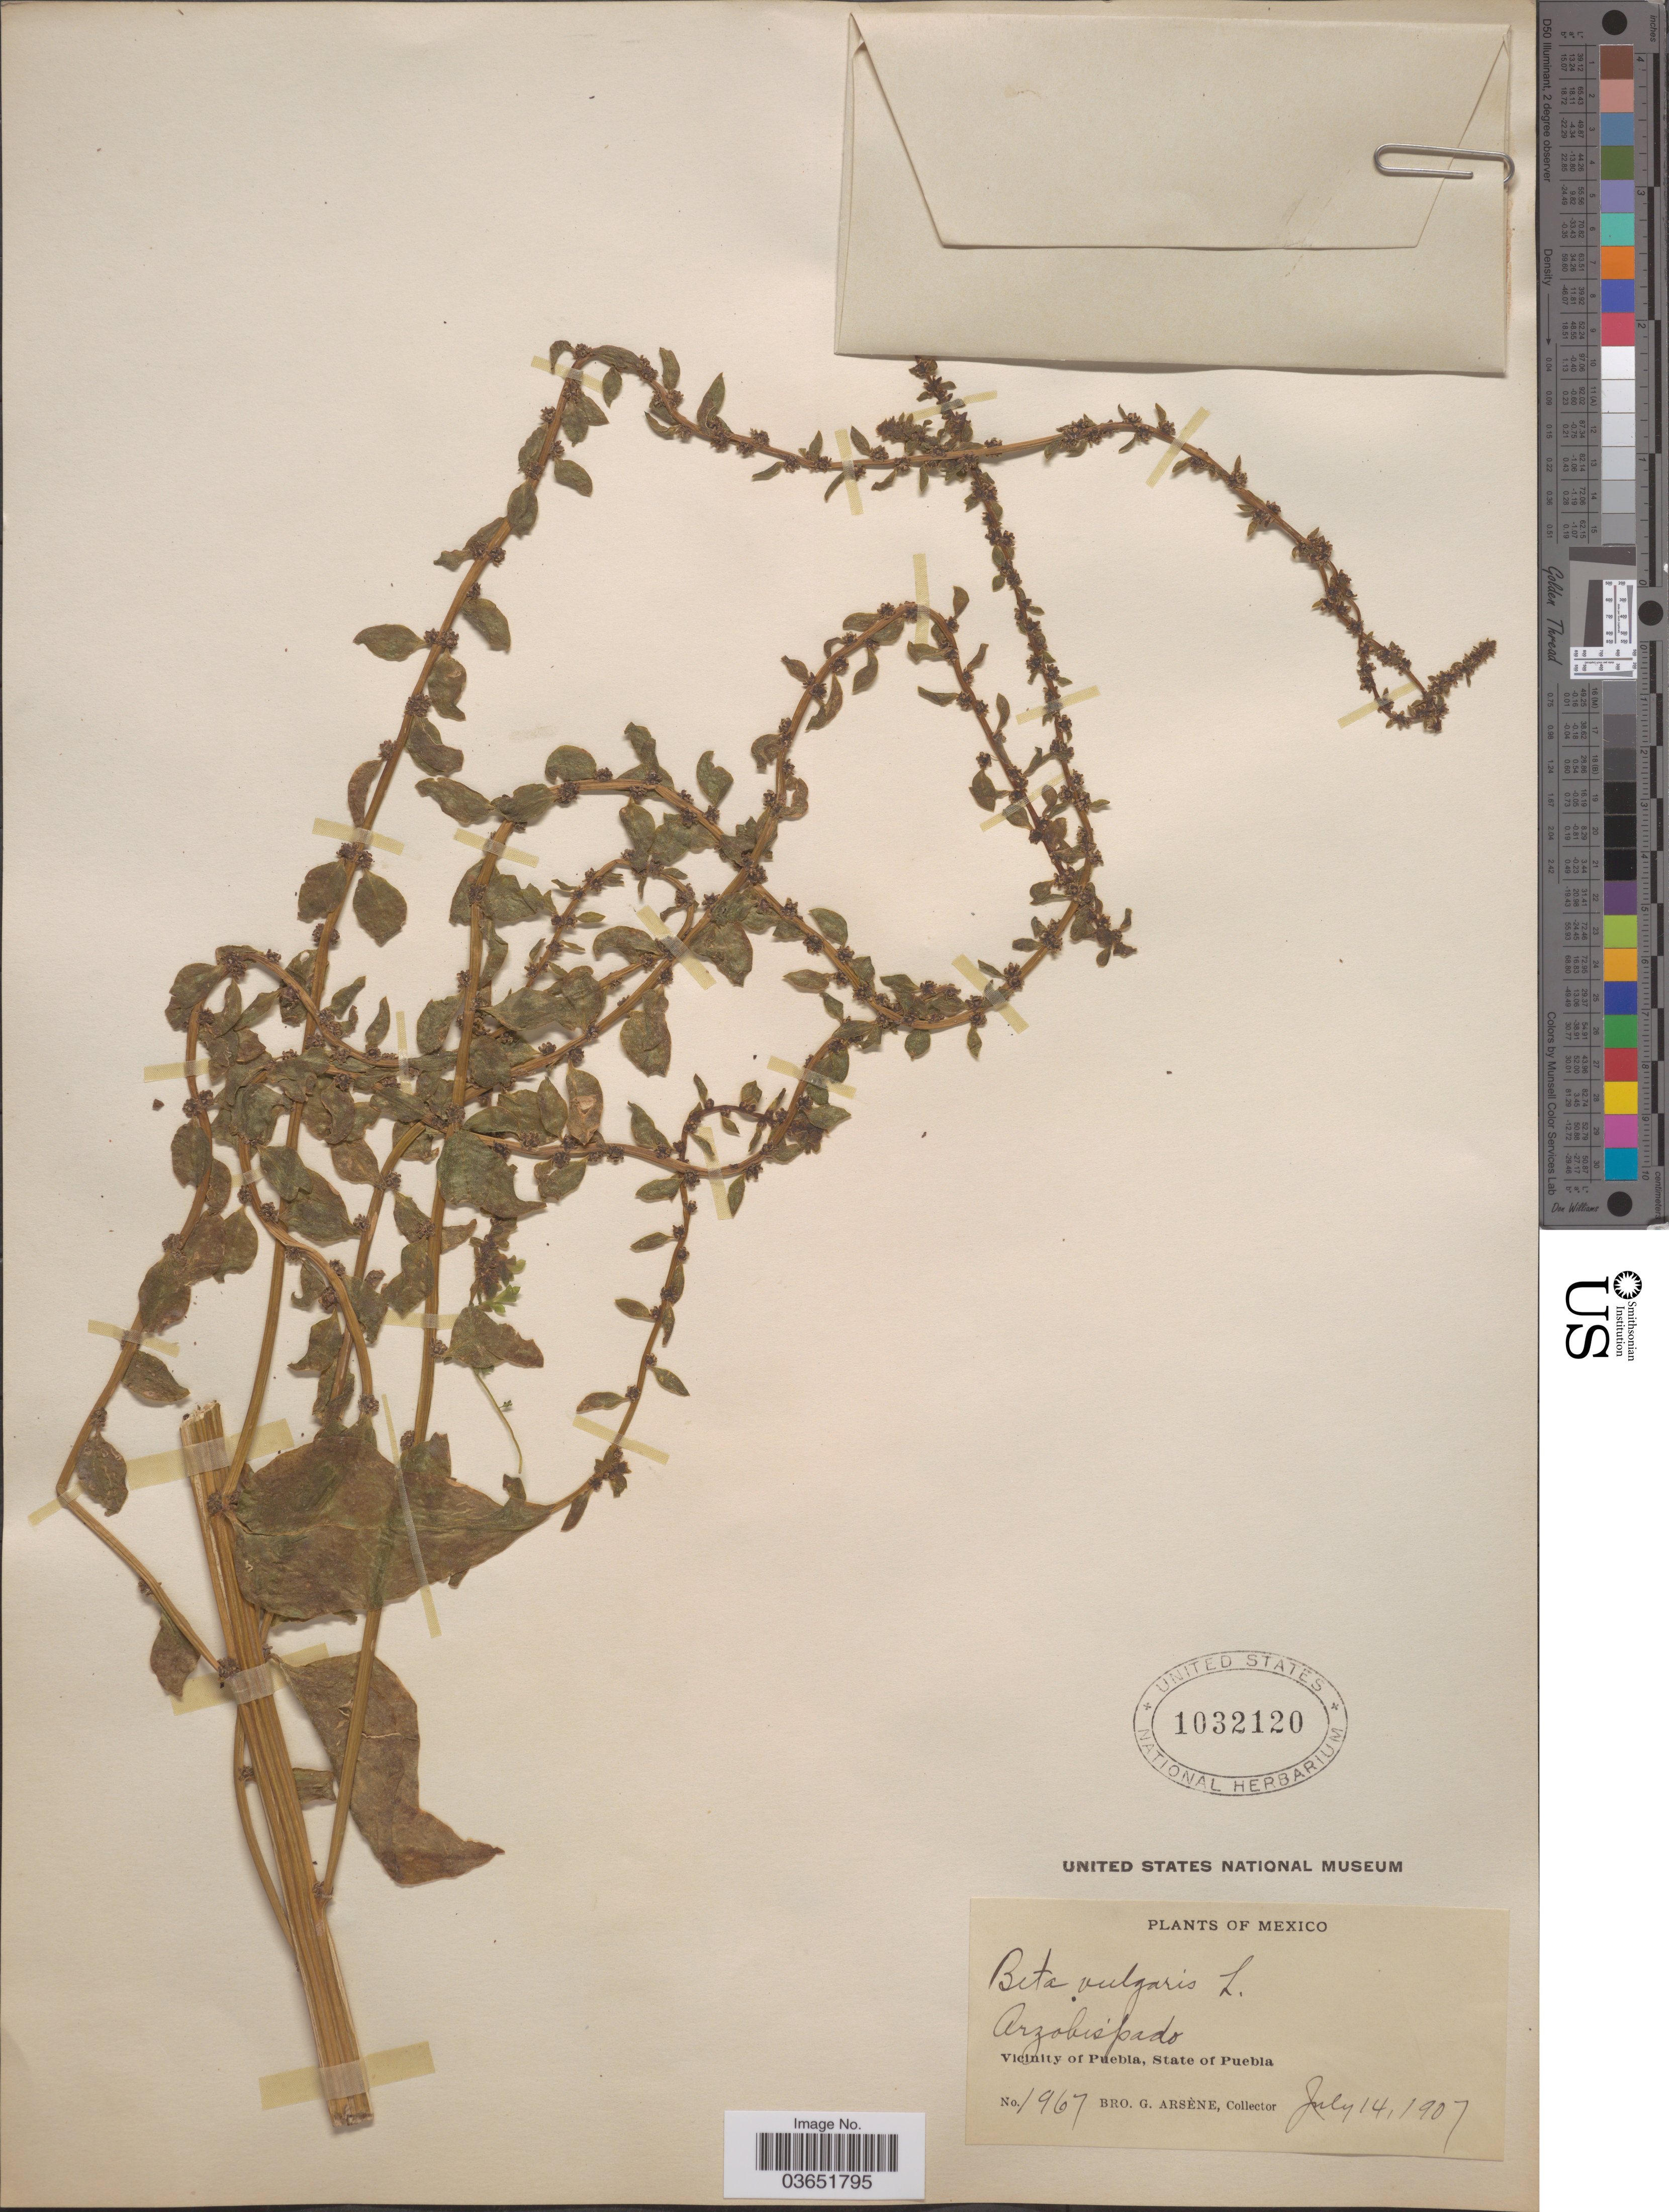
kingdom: Plantae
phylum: Tracheophyta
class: Magnoliopsida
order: Caryophyllales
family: Amaranthaceae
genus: Beta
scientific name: Beta vulgaris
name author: L.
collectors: Bro. G. Arsène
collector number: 1967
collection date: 1907-07-14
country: Mexico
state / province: Puebla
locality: Arzobispado. Vicinity of Puebla.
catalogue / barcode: US 1032120